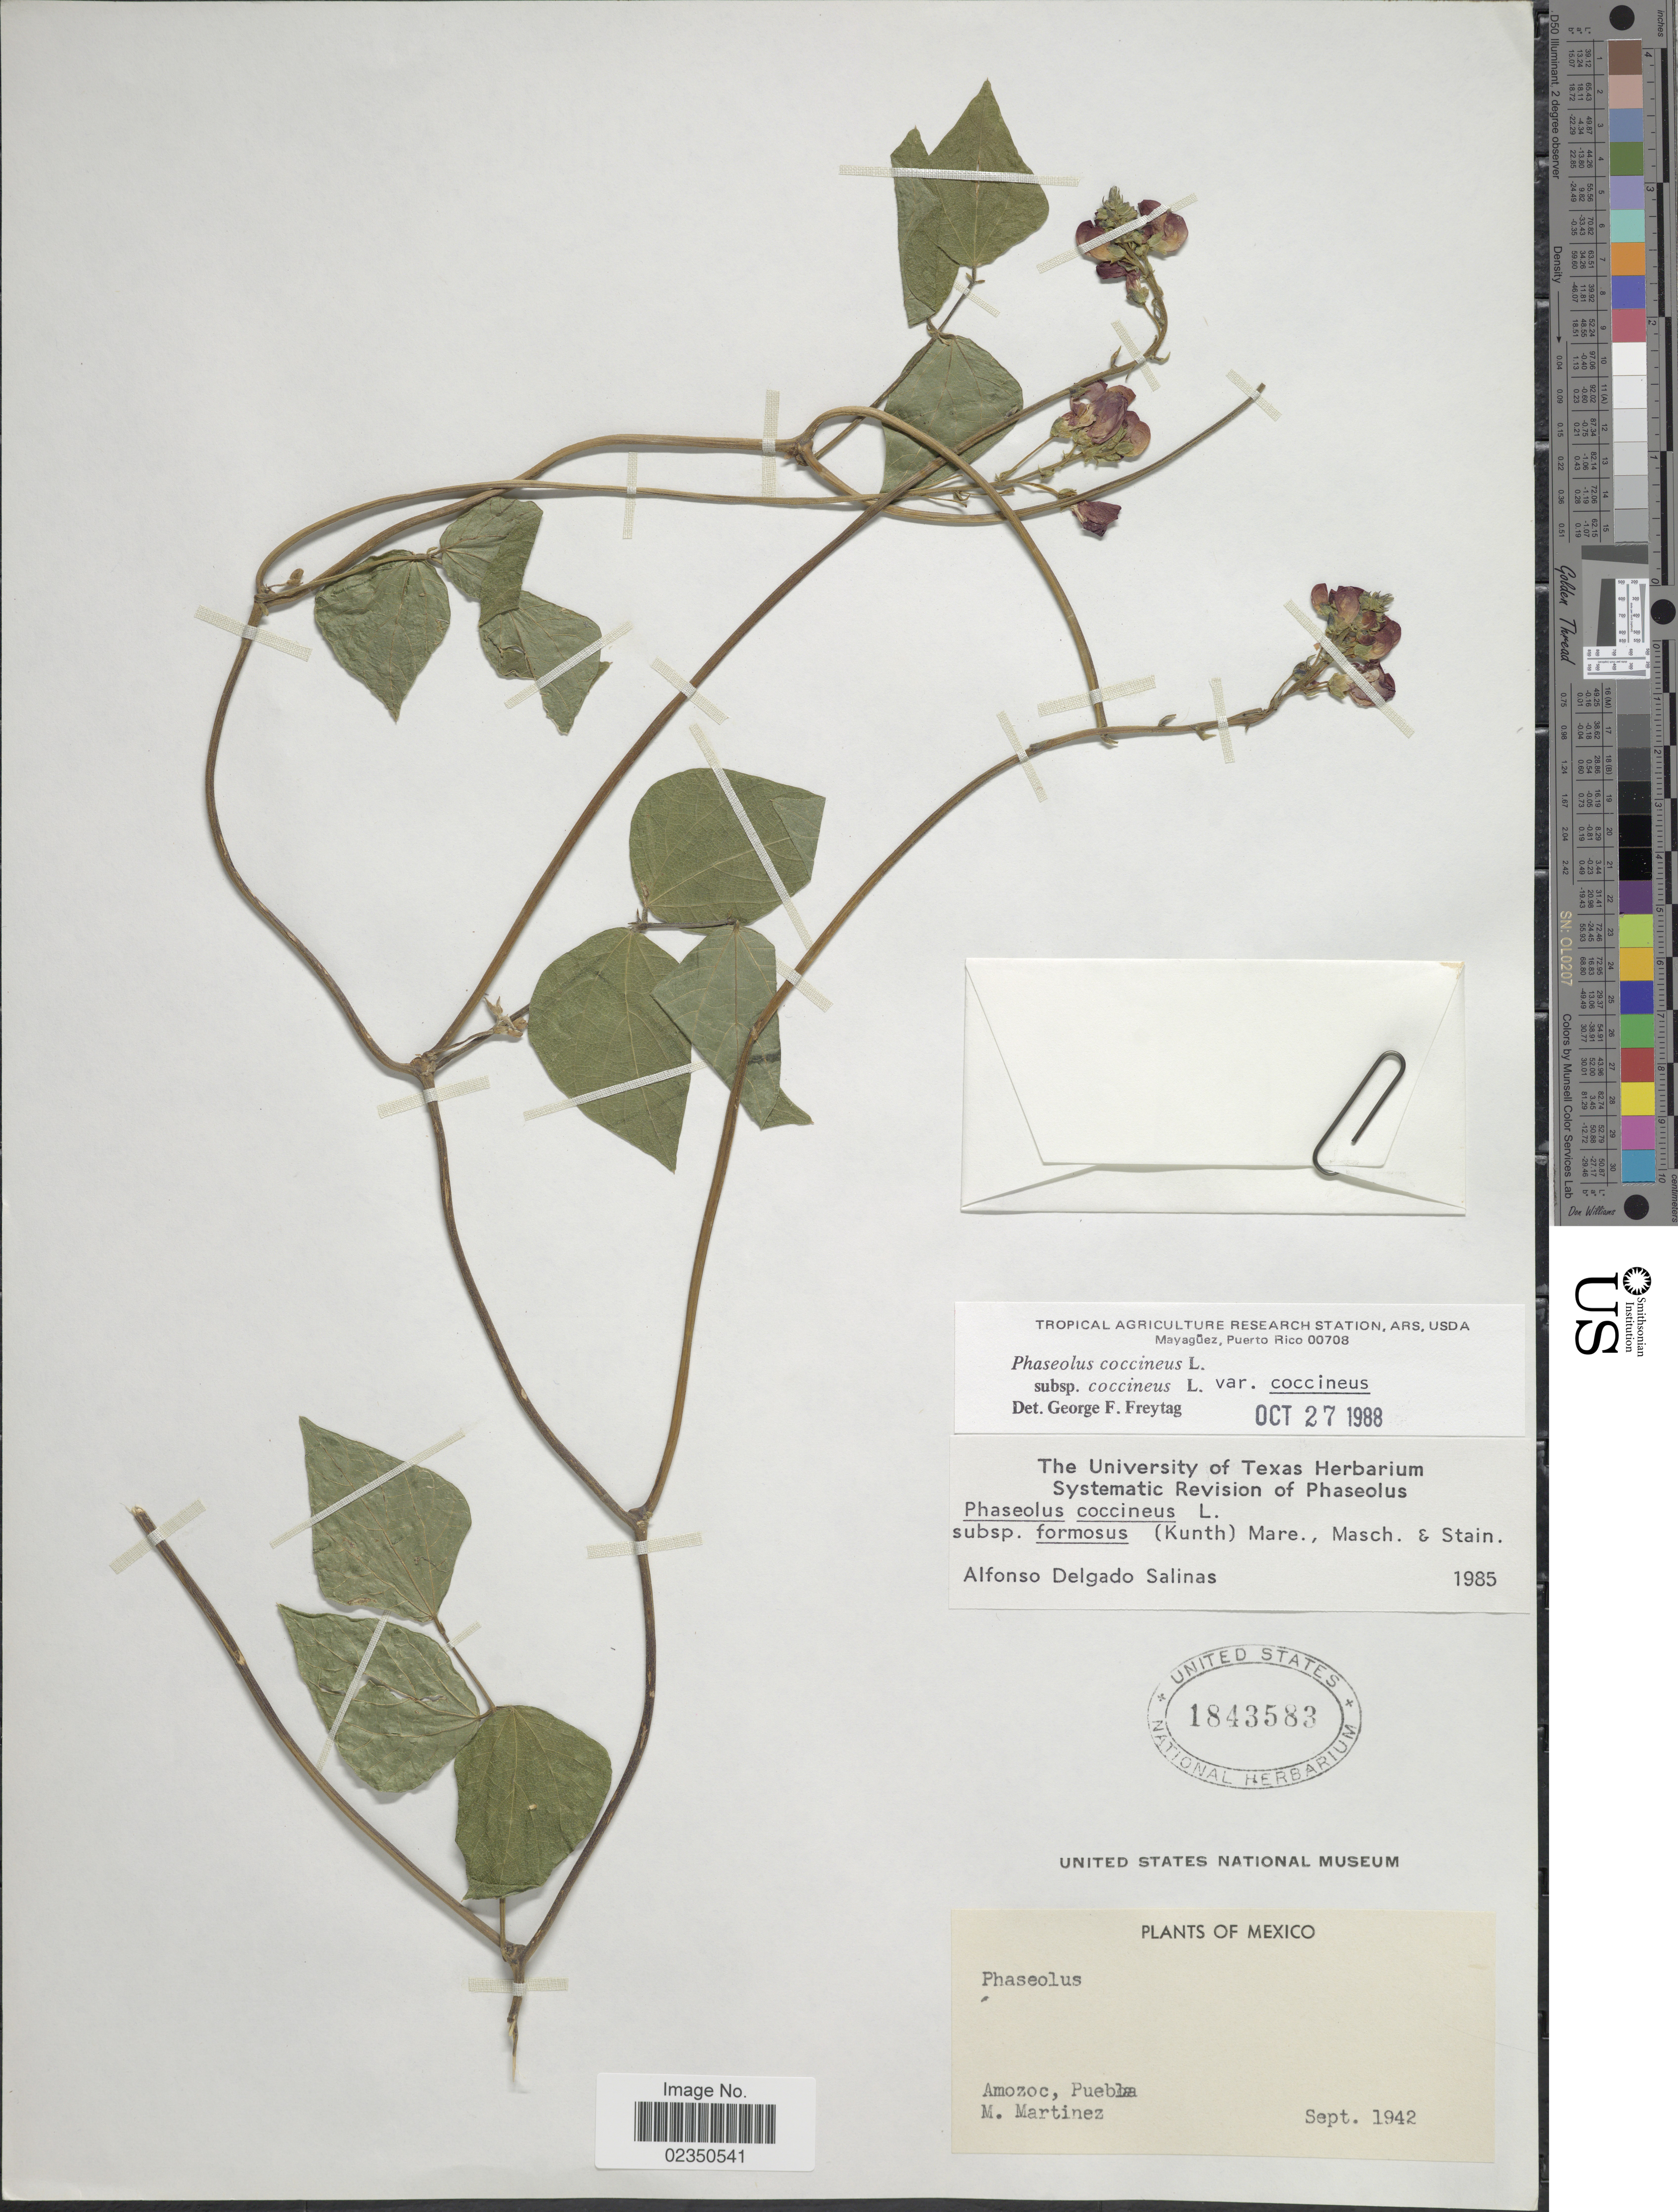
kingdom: Plantae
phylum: Tracheophyta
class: Magnoliopsida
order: Fabales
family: Fabaceae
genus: Phaseolus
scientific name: Phaseolus coccineus var. coccineus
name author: L.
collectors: M. Martinez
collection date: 1942-09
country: Mexico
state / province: Puebla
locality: Amozoc.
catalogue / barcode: US 1843583